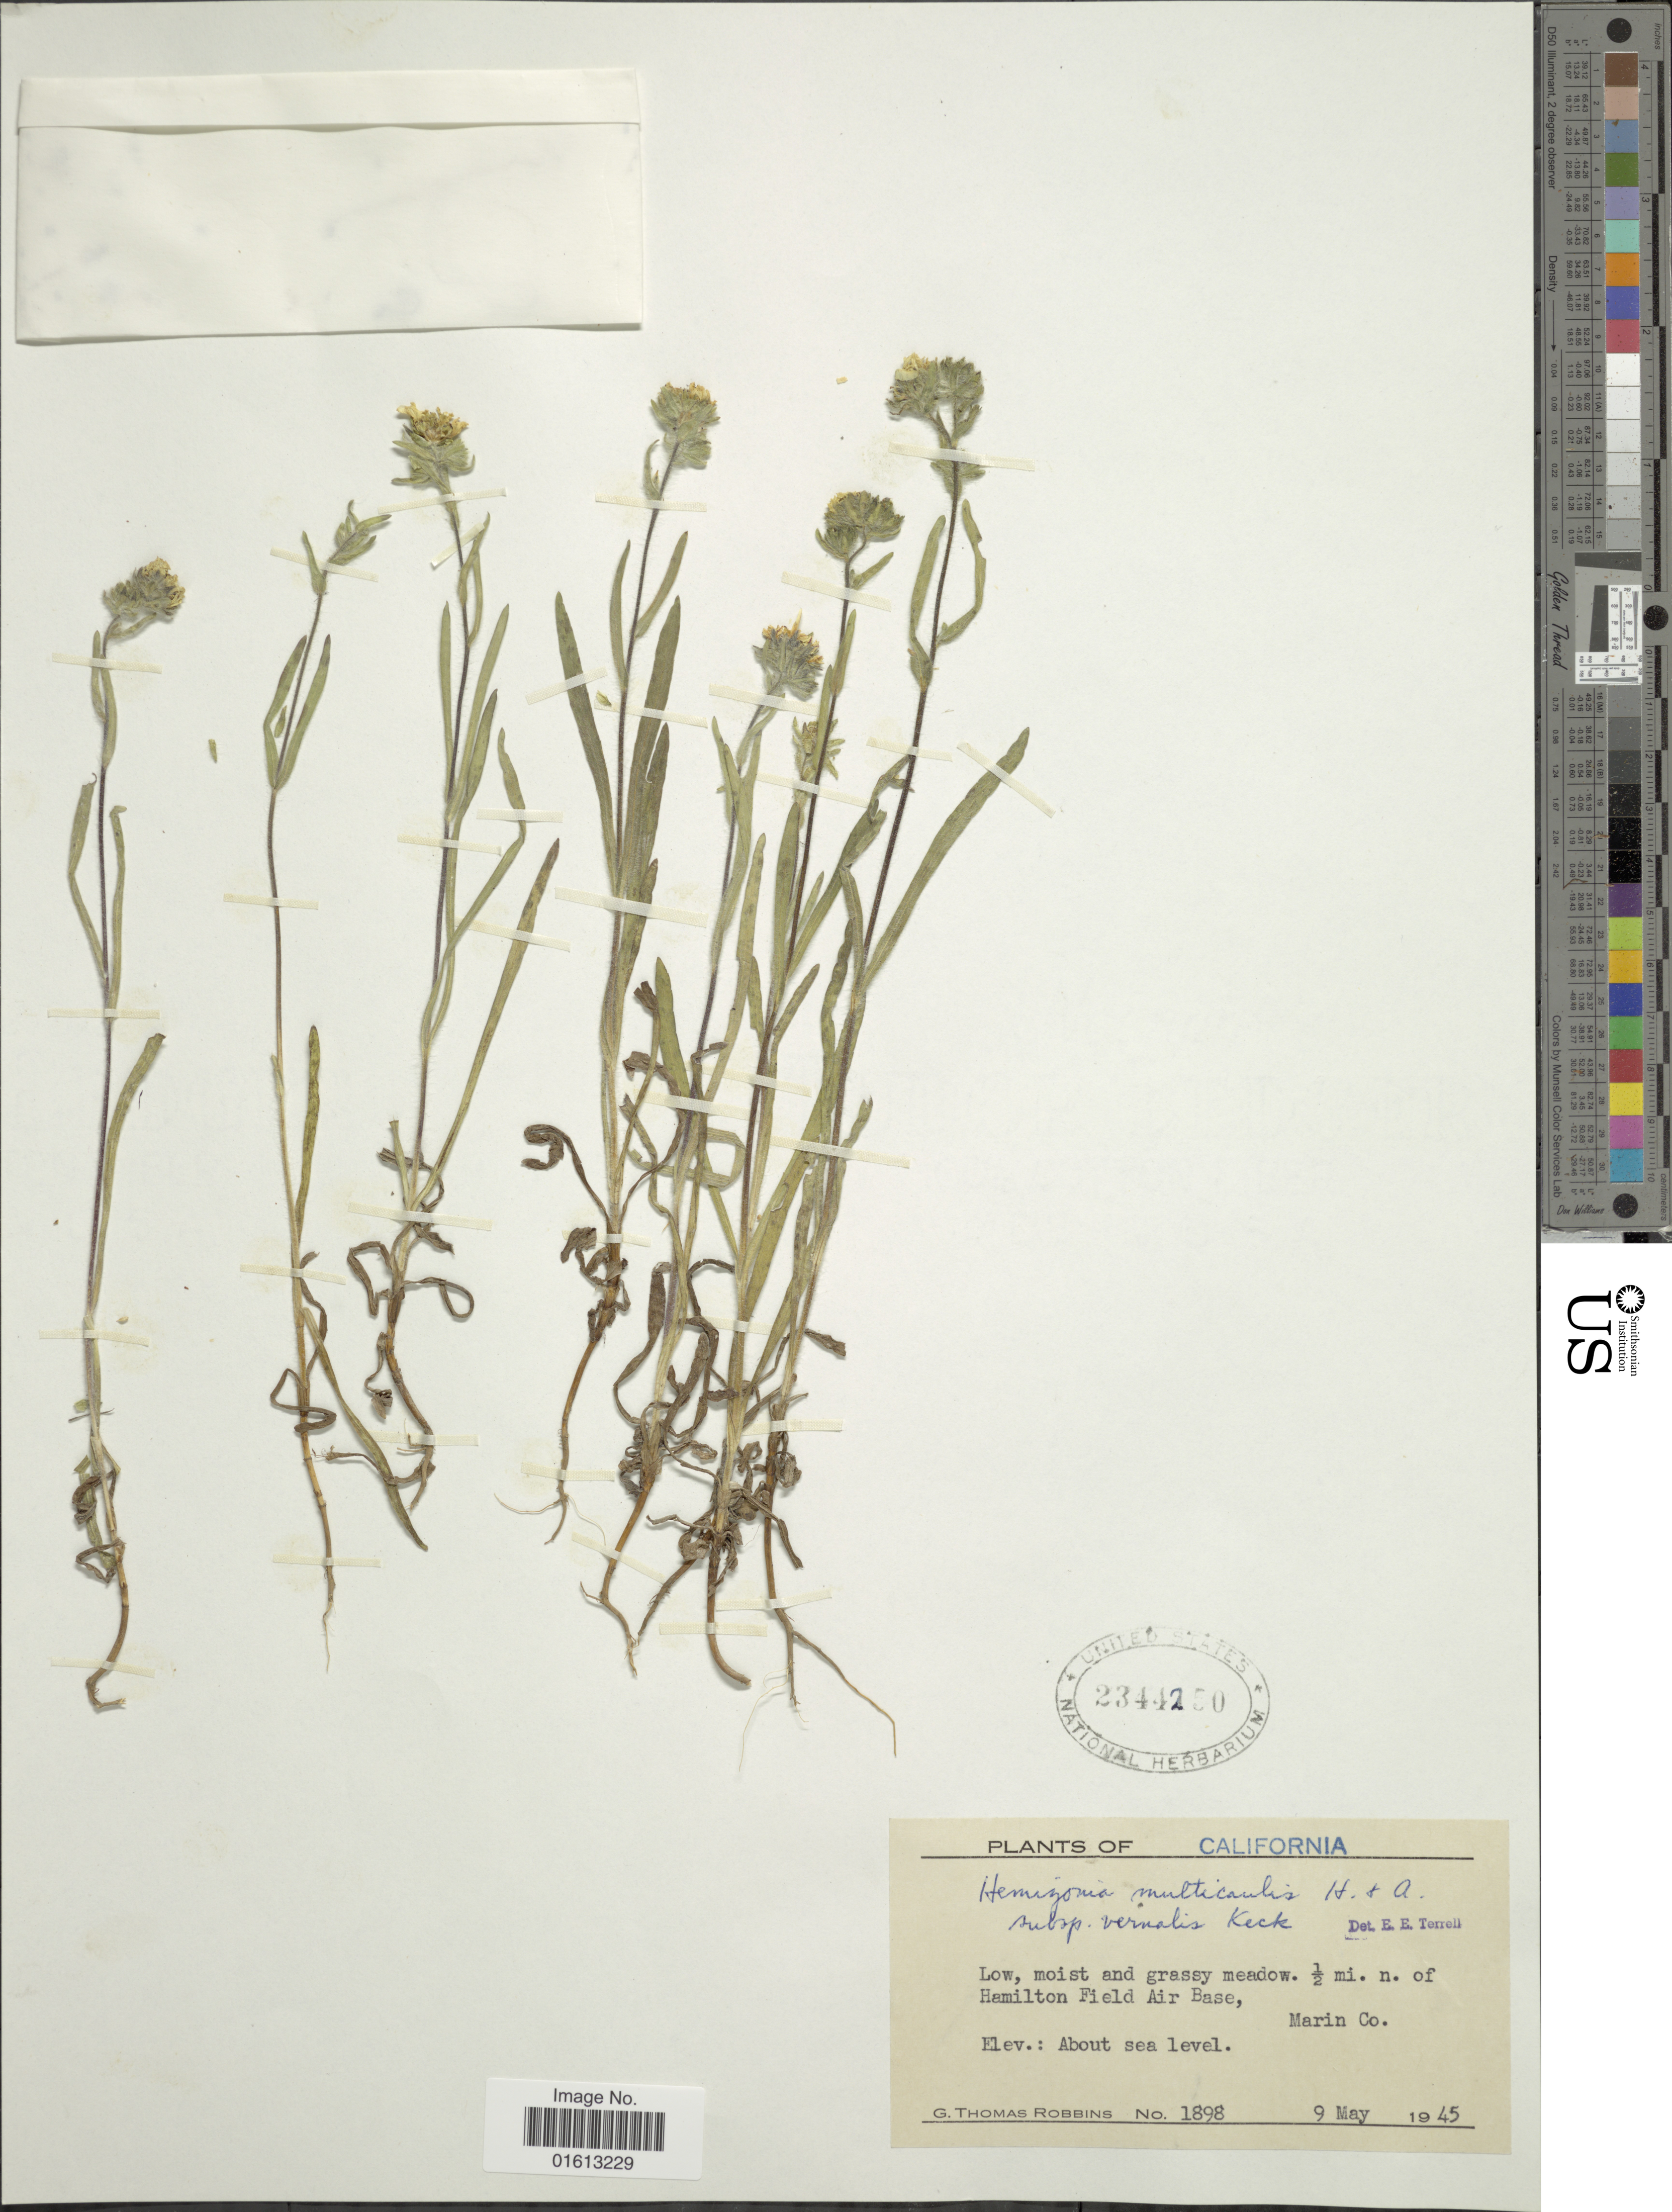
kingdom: Plantae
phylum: Tracheophyta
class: Magnoliopsida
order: Asterales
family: Asteraceae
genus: Hemizonia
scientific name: Hemizonia congesta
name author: (Babc. & H.M. Hall) Jeps.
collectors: G. T. Robbins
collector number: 1898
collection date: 1945-05-09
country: United States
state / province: California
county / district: Marin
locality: ½ mi. n. of Hamilton Field Air Base, Marin Co.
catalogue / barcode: US 2344250